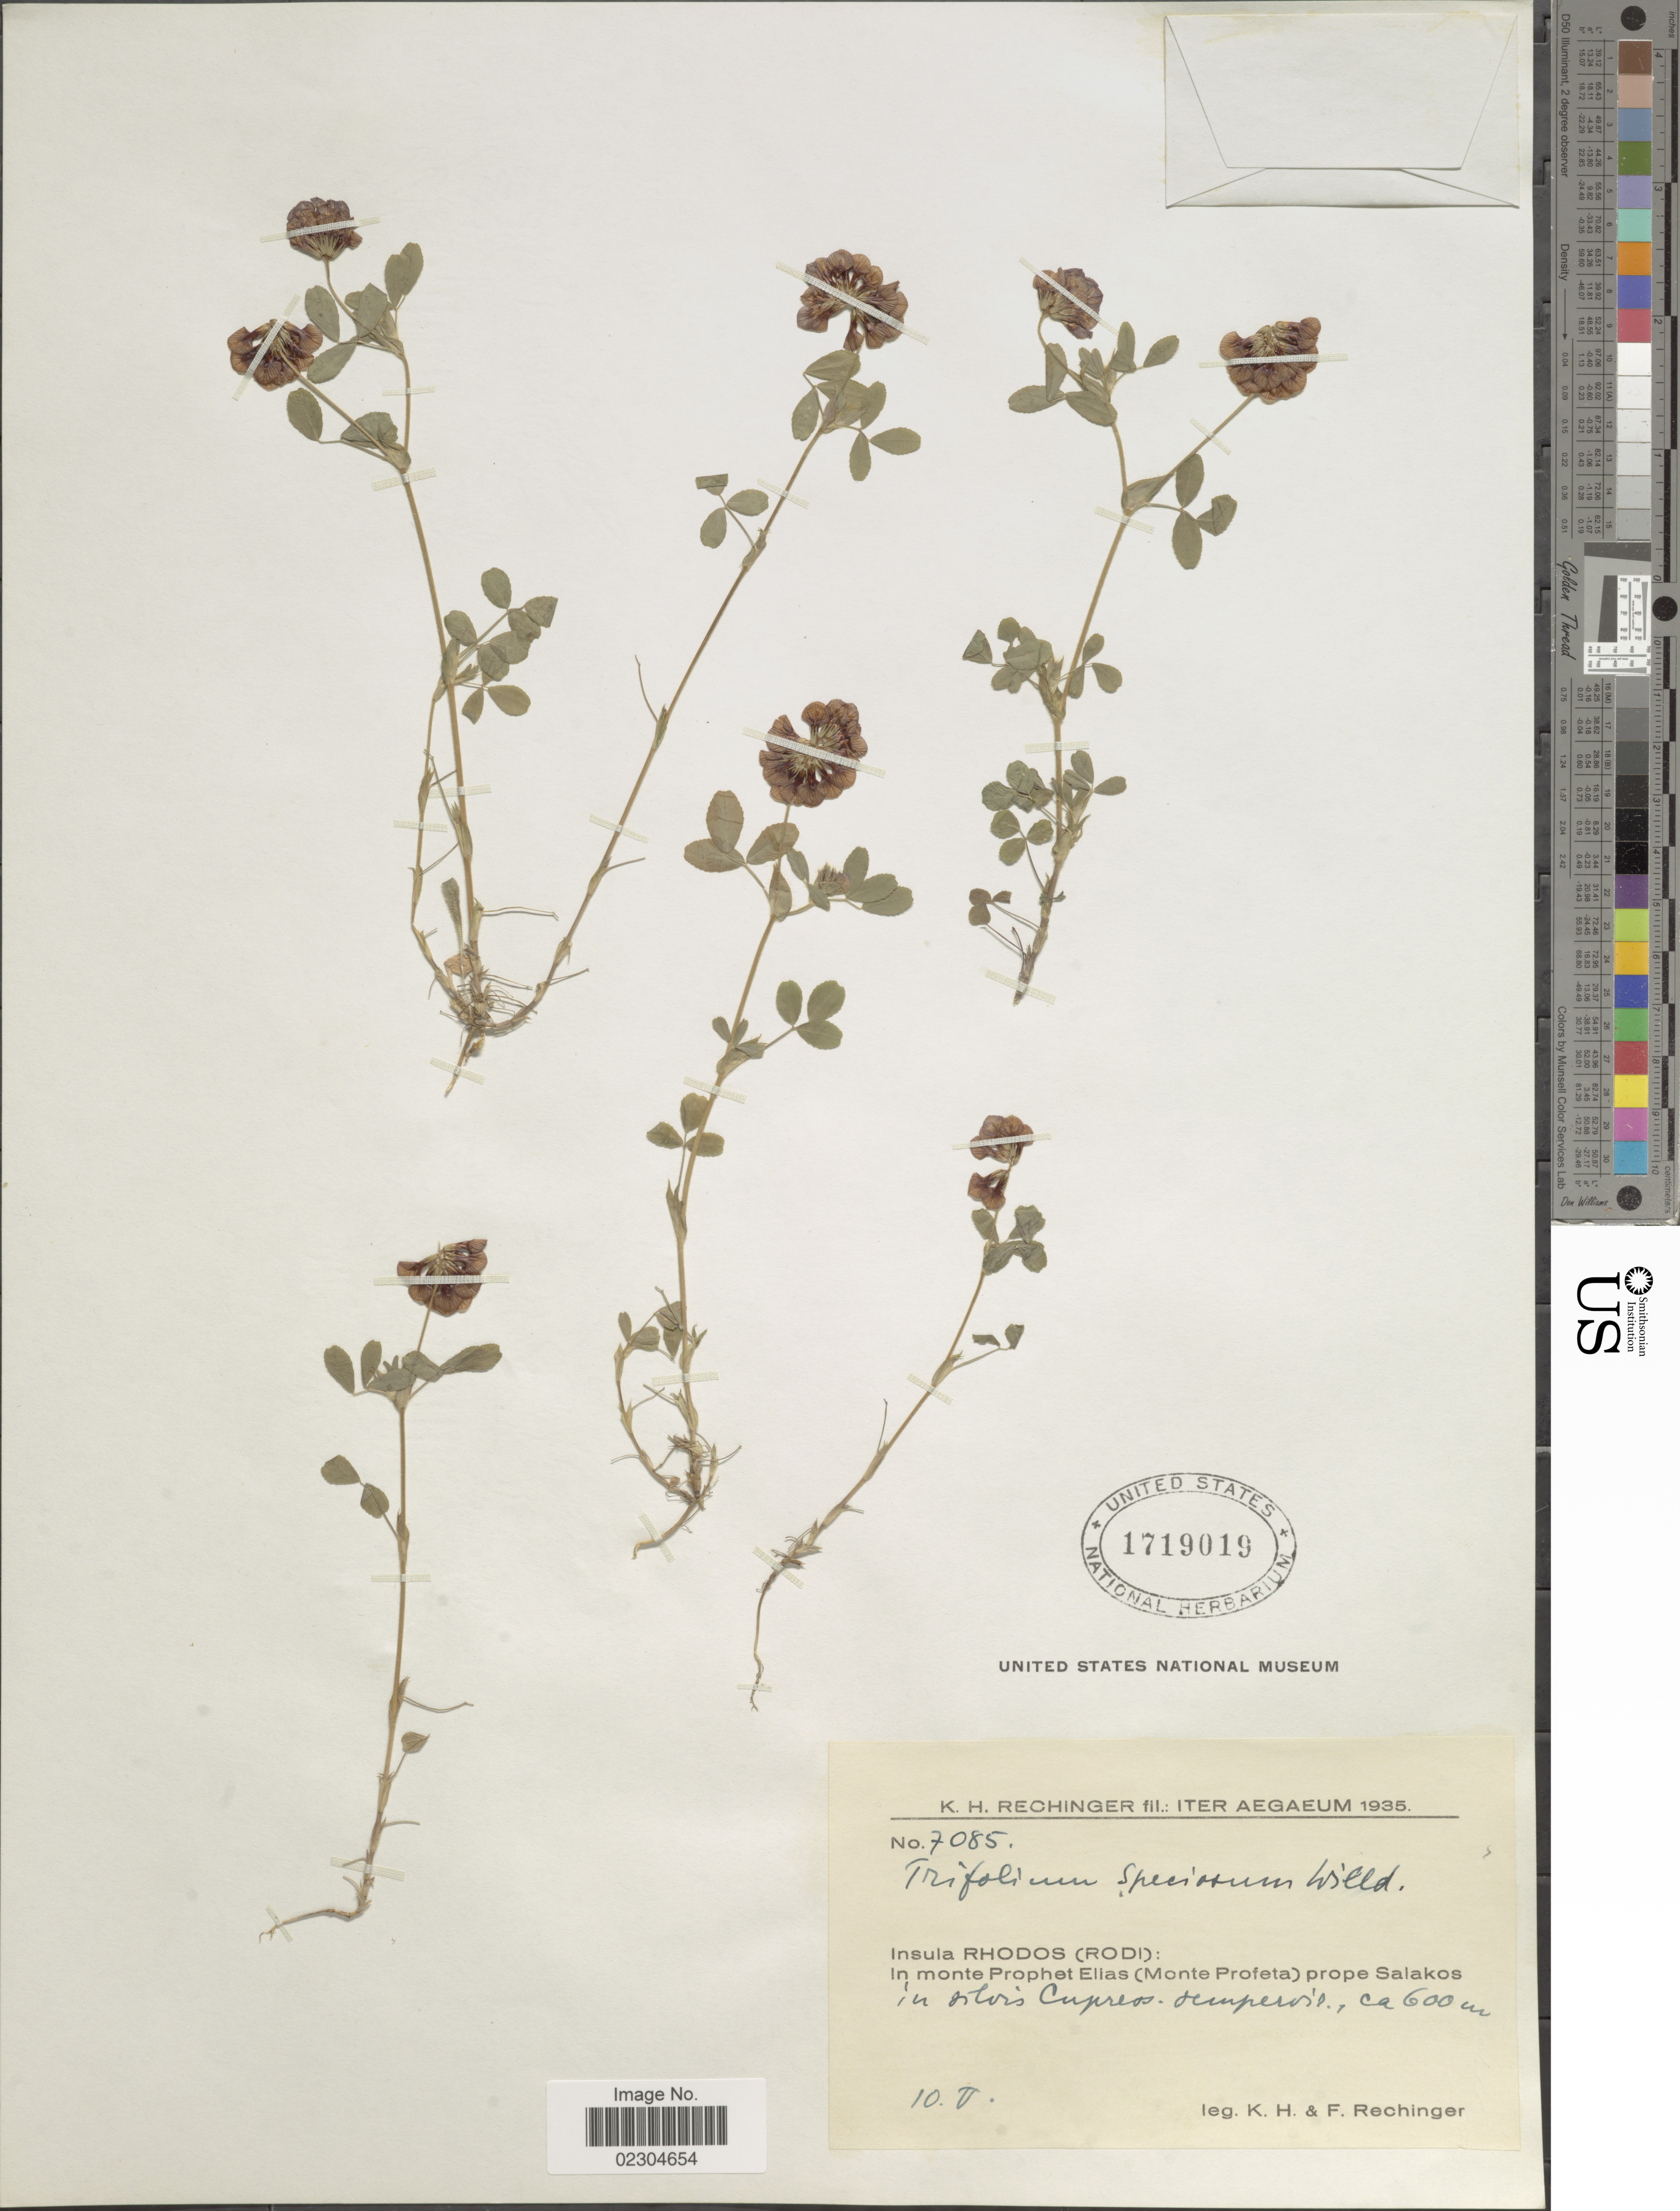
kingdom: Plantae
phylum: Tracheophyta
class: Magnoliopsida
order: Fabales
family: Fabaceae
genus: Trifolium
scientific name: Trifolium speciosum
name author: Willd.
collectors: K. H. Rechinger & F. Rechinger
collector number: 7085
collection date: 1935-05-10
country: Greece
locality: Iter Aegaeum, Insula Rhodos (Rodi): In montes Elias (Monte Profeta) prope Salakos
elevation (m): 600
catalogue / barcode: US 1719019